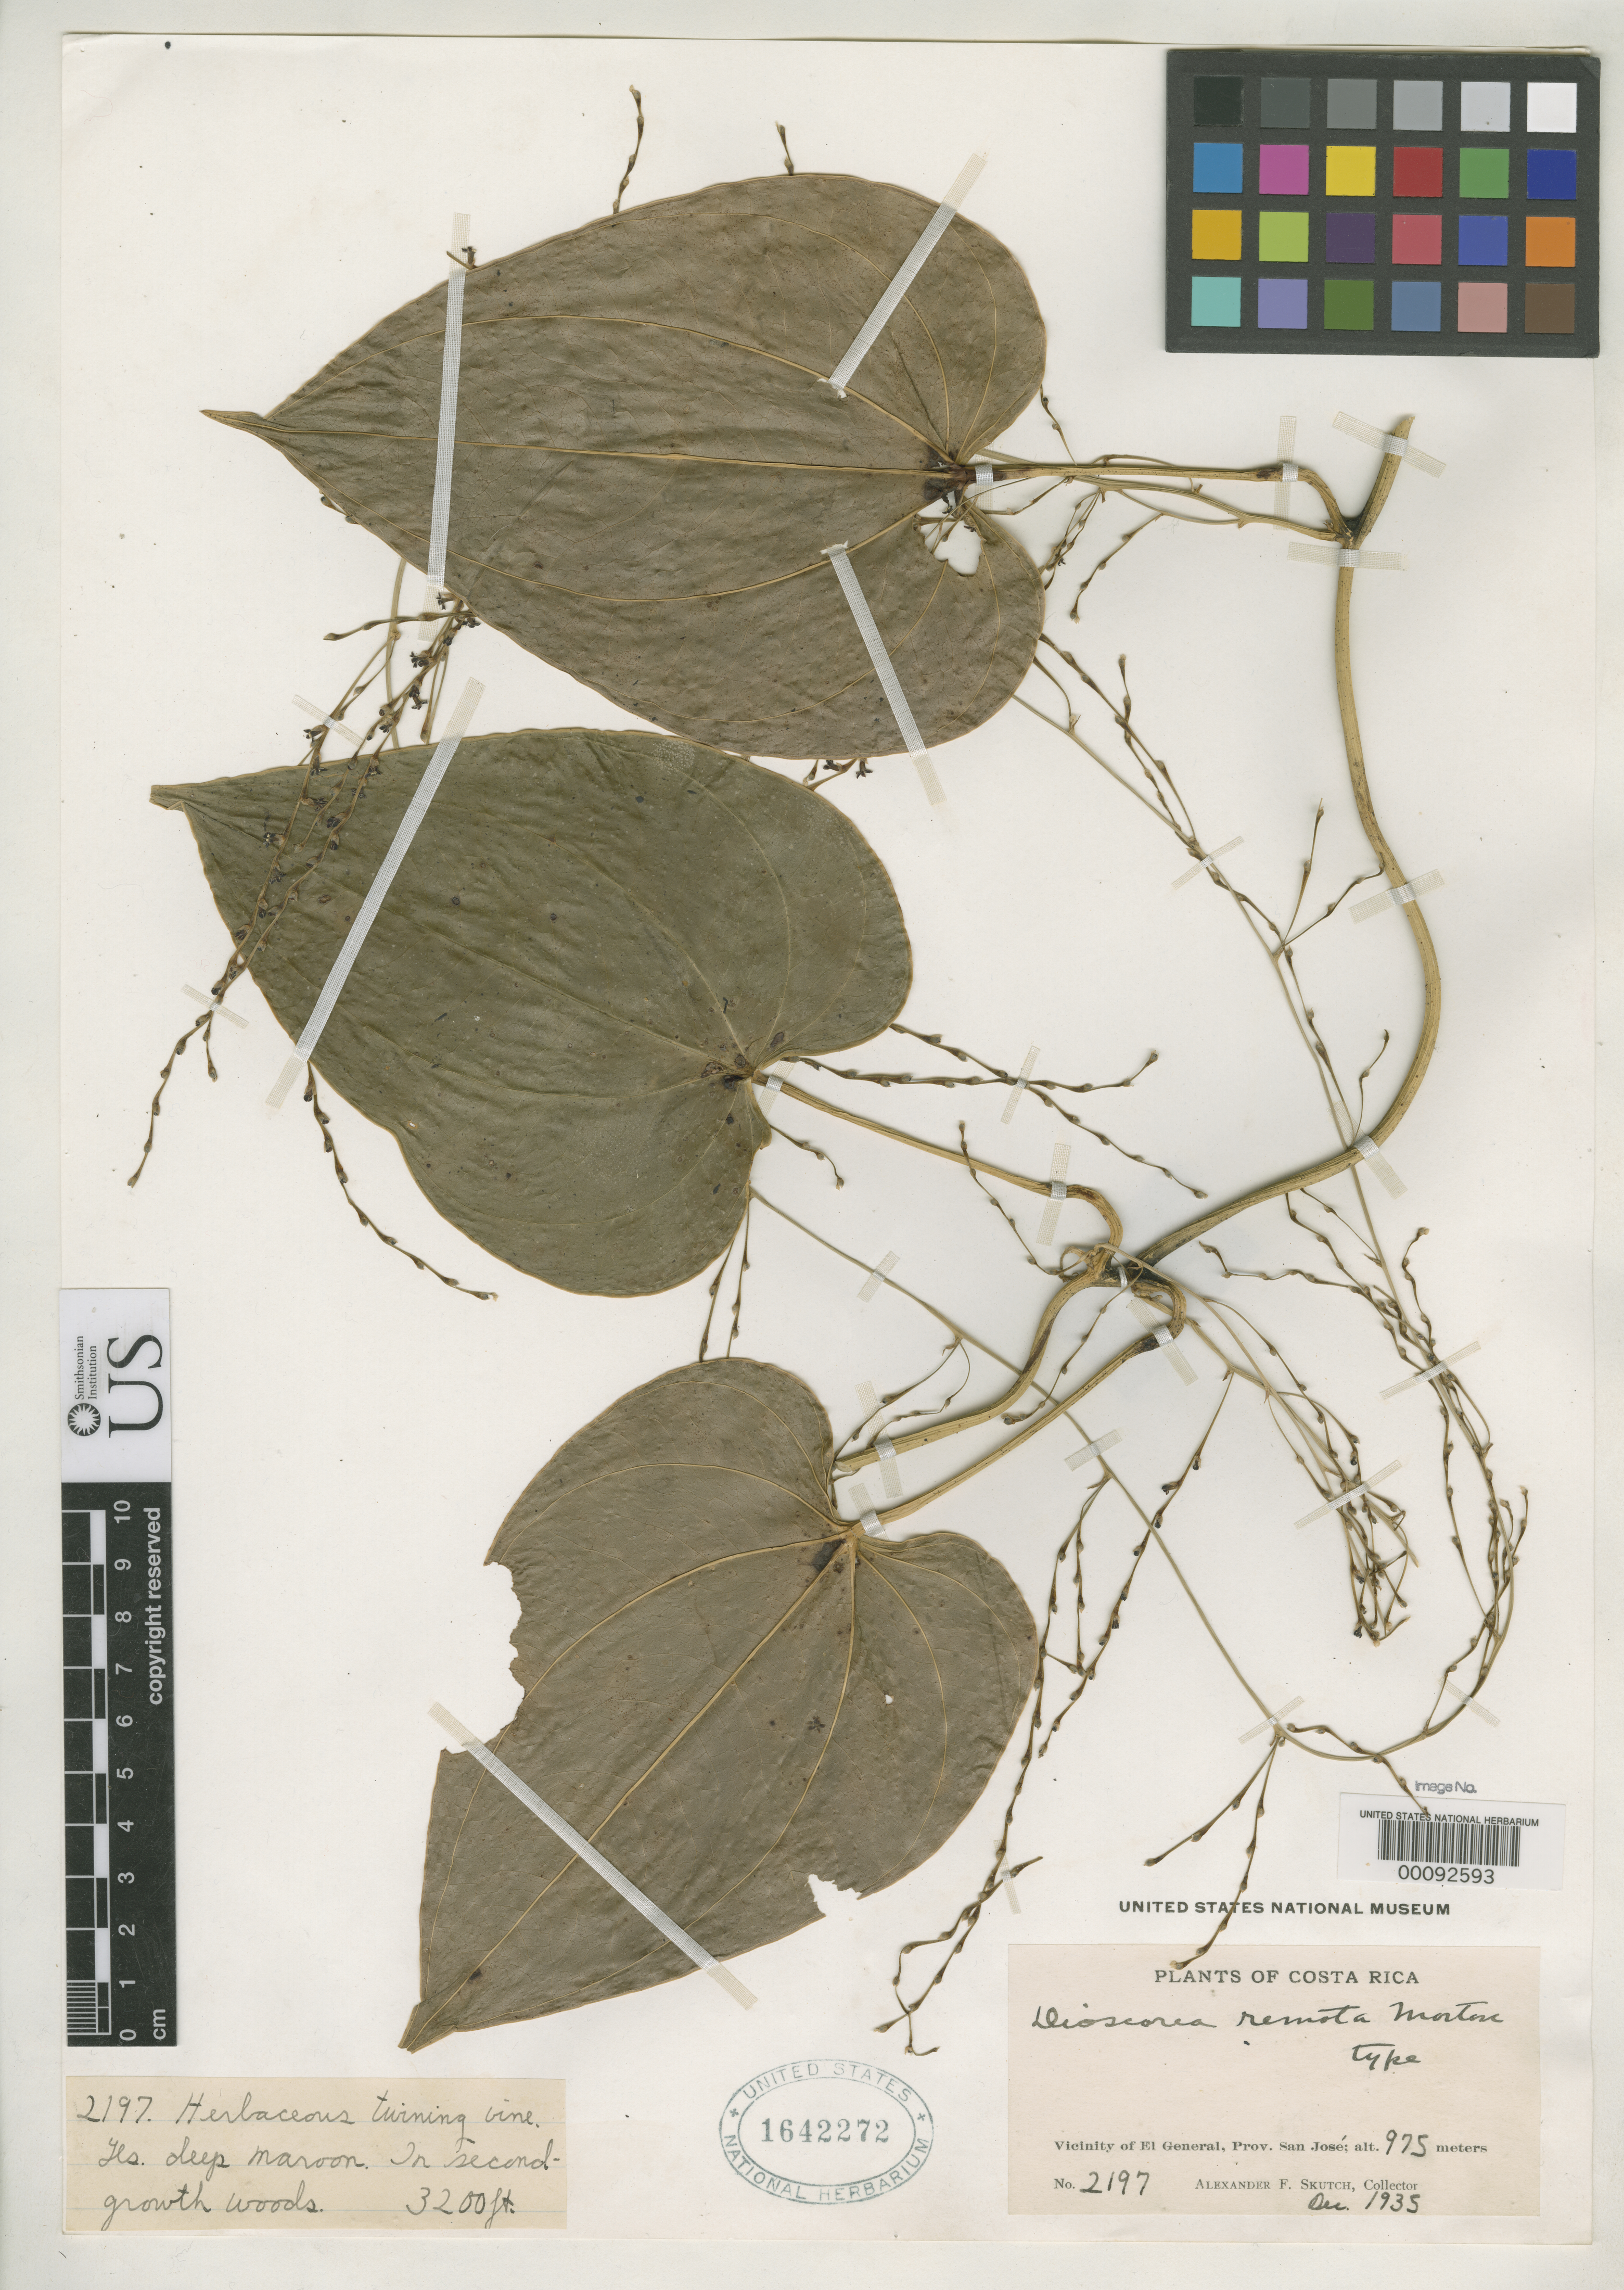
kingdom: Plantae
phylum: Tracheophyta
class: Liliopsida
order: Dioscoreales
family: Dioscoreaceae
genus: Dioscorea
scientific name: Dioscorea remota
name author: C.V. Morton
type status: Holotype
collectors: A. F. Skutch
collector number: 2197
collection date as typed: Dec 1955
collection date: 1955-12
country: Costa Rica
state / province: San José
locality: Vicinity of El General.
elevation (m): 975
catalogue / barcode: US 1642272